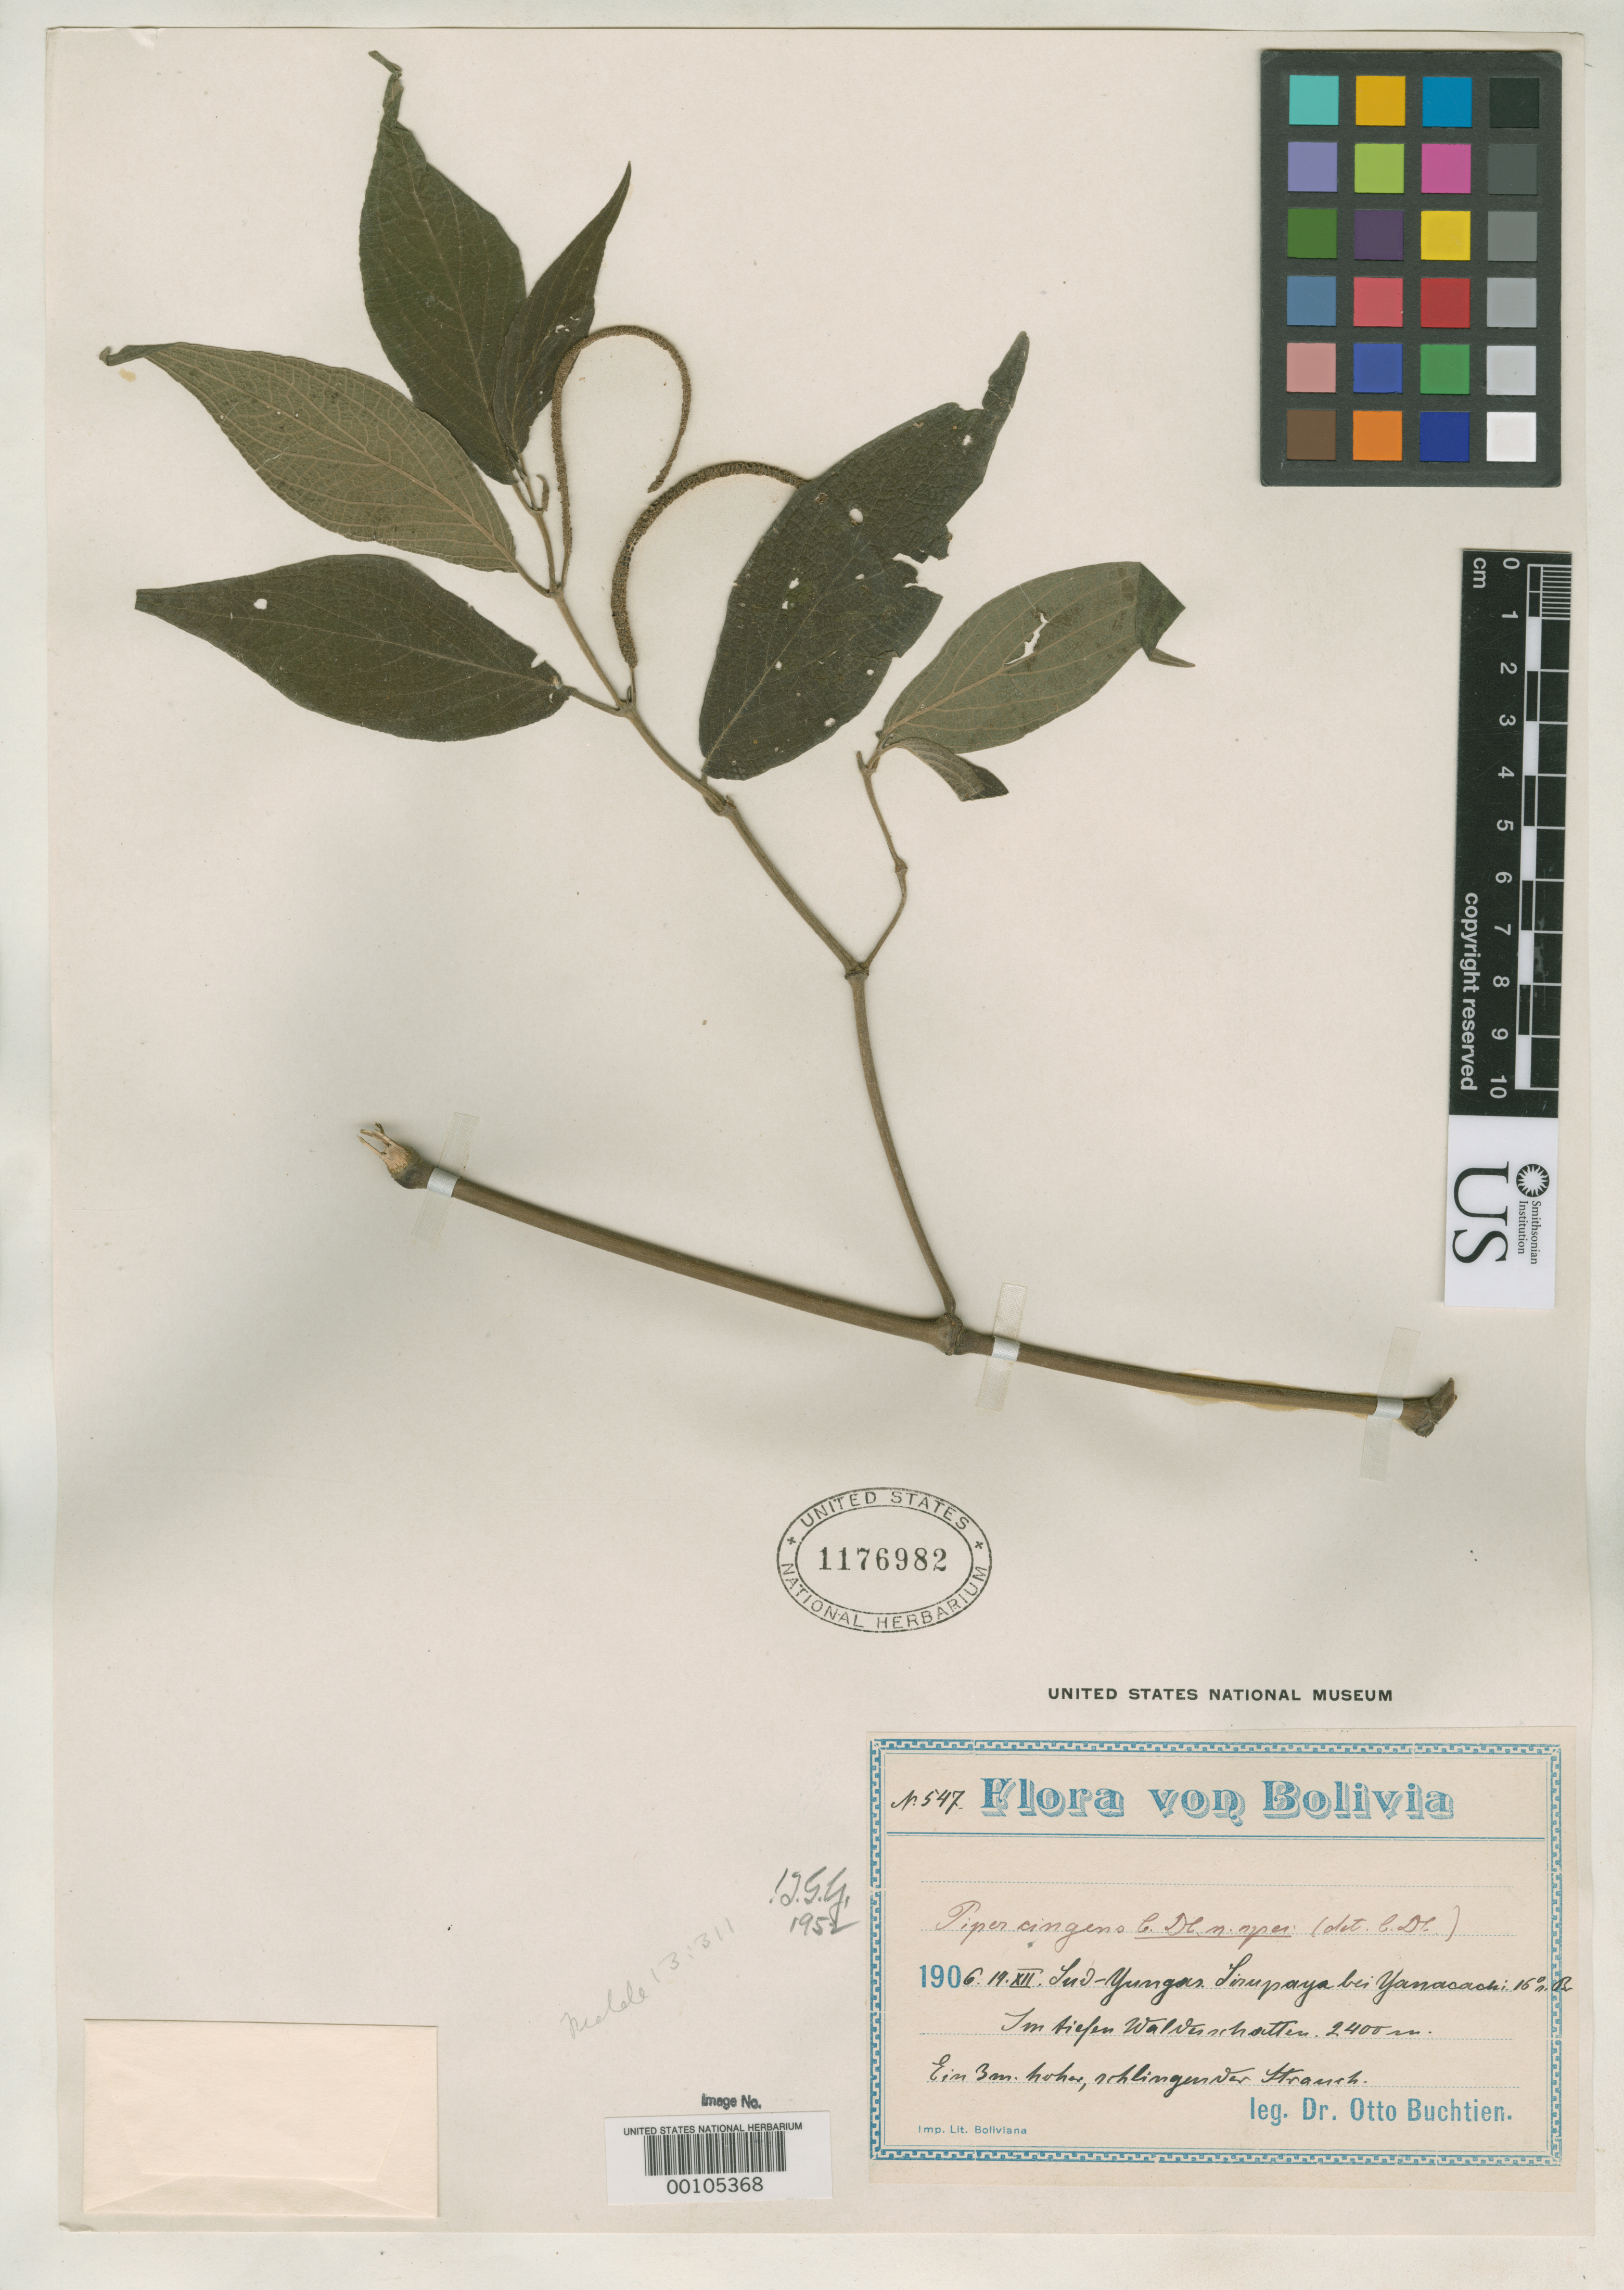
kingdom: Plantae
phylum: Tracheophyta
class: Magnoliopsida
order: Piperales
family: Piperaceae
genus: Piper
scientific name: Piper cingens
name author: C. DC.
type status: Isotype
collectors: O. Buchtien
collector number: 547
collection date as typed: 19 Dec 1906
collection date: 1906-12-19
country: Bolivia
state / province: La Paz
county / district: Sud Yungas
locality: Sirupoya bis Yanacachi.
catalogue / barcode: US 1176982